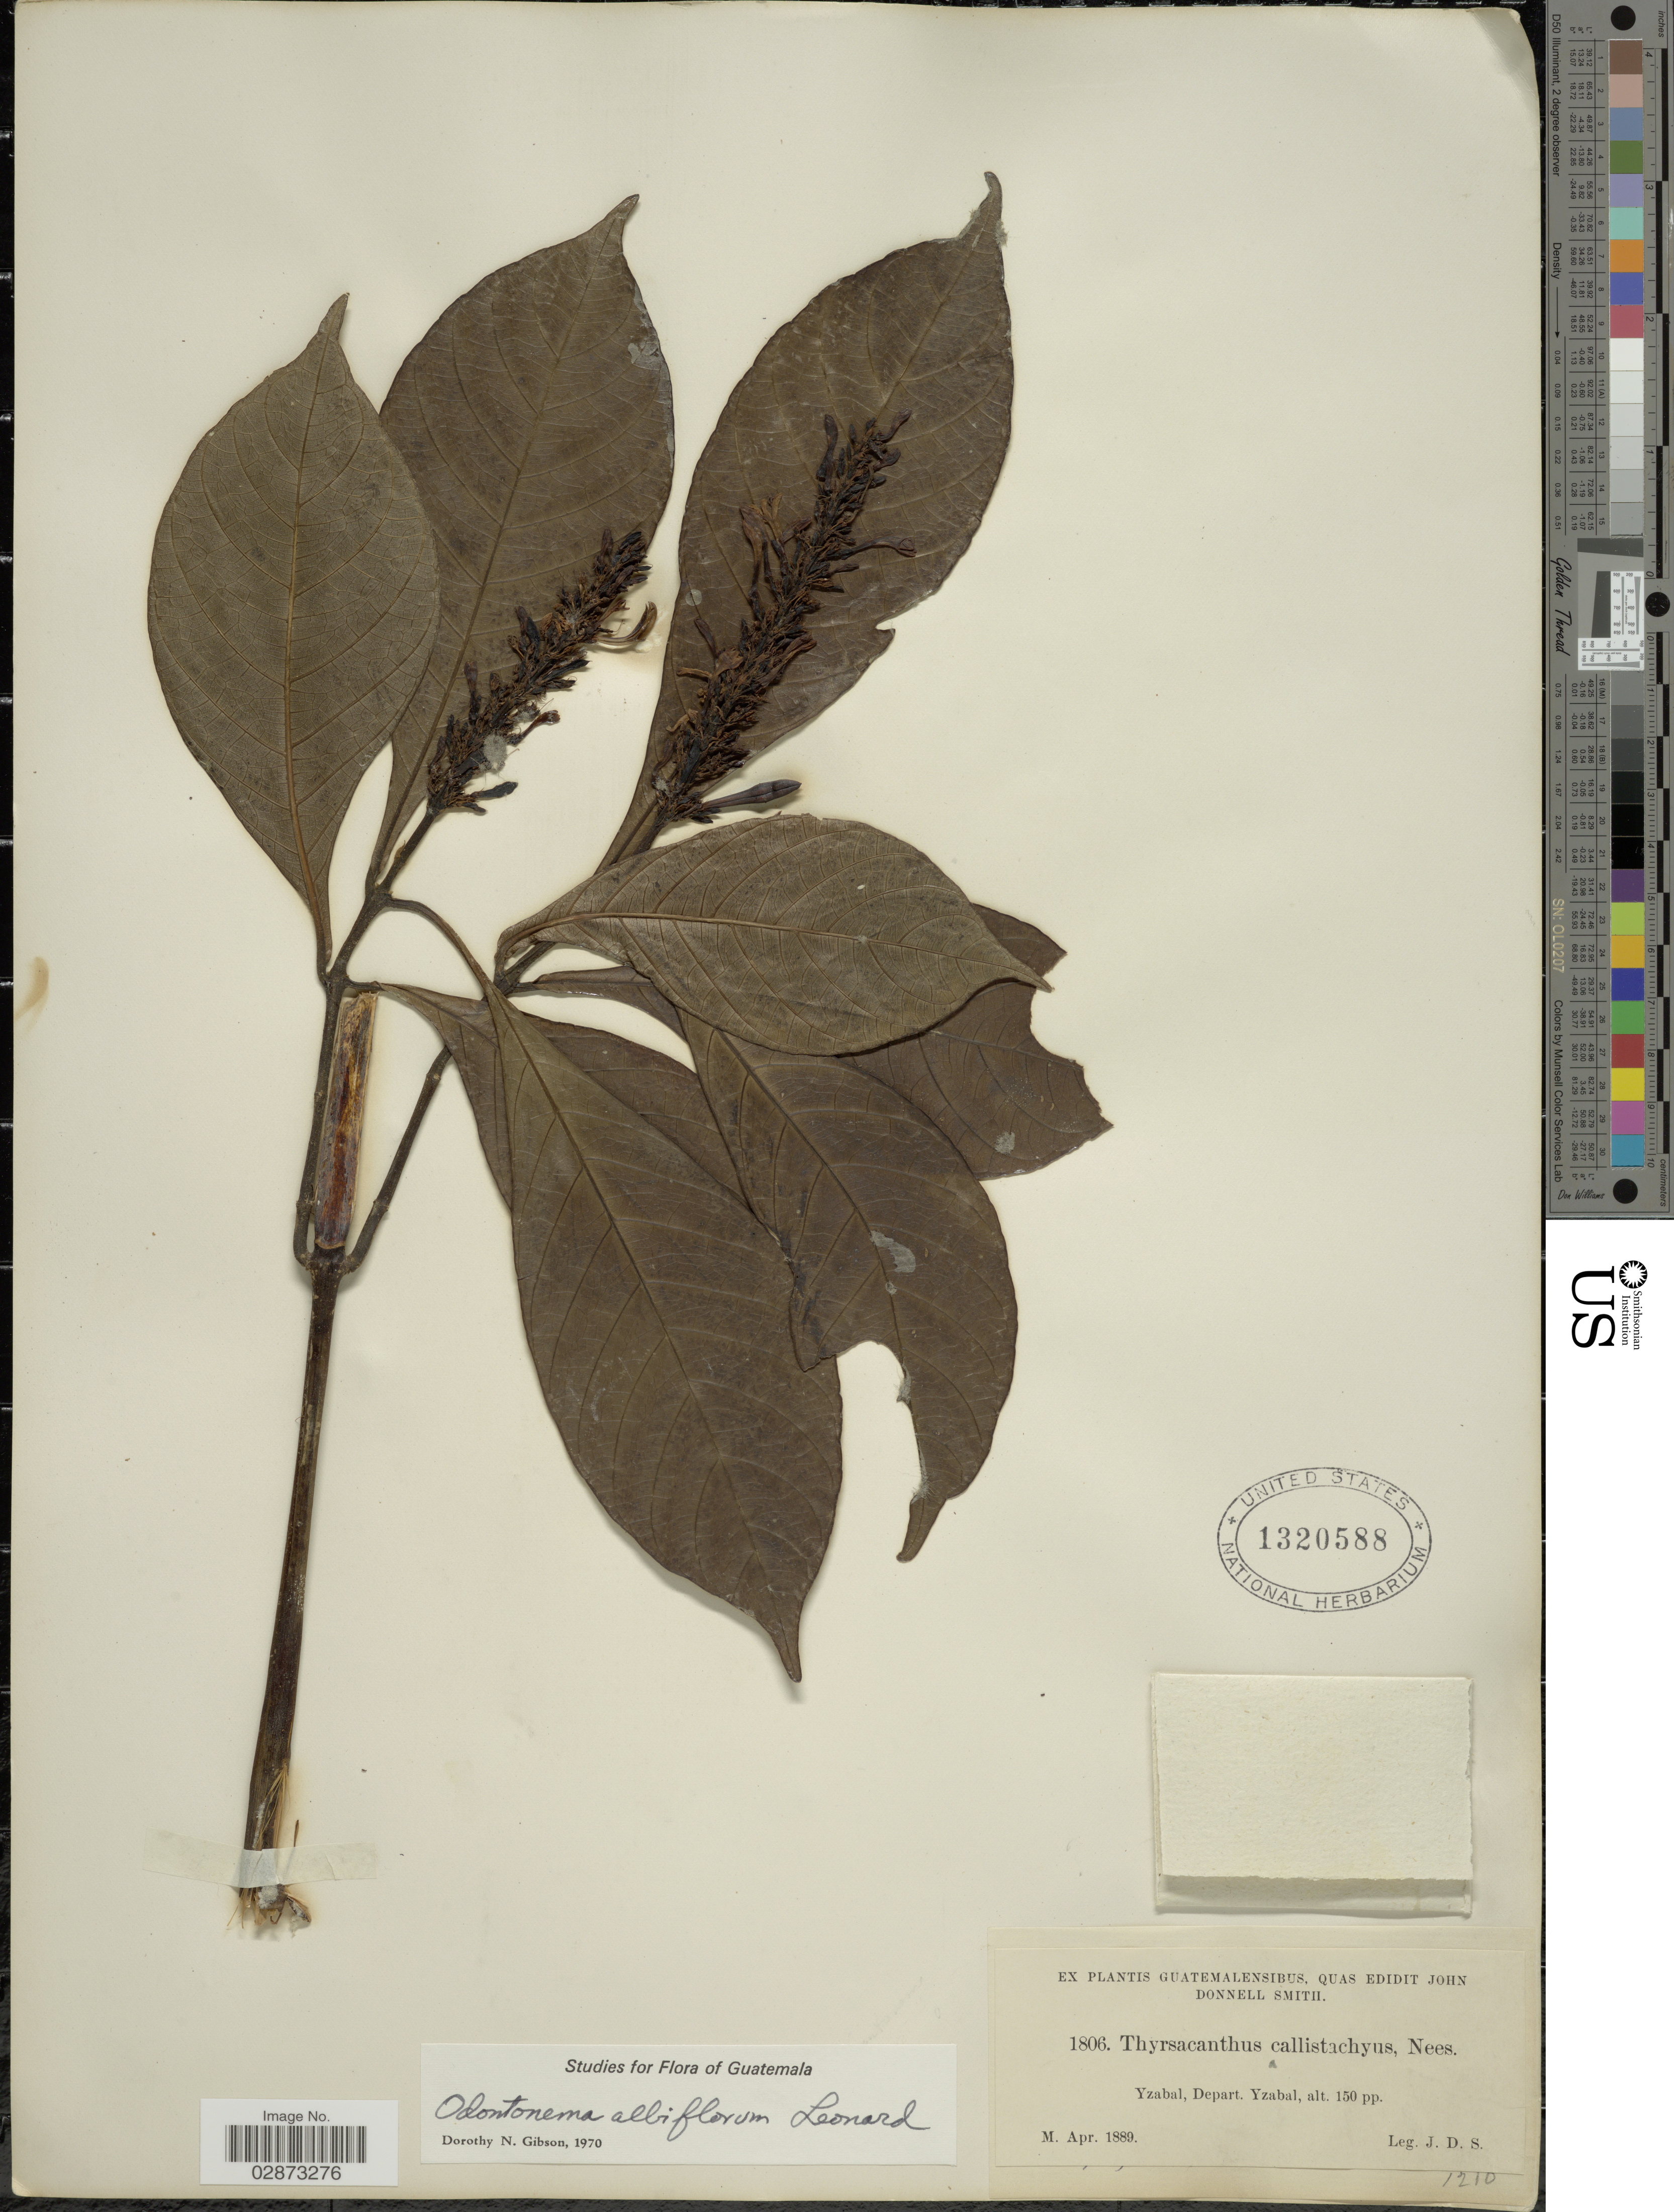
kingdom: Plantae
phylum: Tracheophyta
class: Magnoliopsida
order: Lamiales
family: Acanthaceae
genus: Odontonema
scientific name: Odontonema albiflorum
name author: Leonard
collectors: J. Donnell Smith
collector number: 1806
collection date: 1889-04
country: Guatemala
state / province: Izabal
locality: Yzabal, Depart. Yzabal.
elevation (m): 46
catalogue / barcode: US 1320588